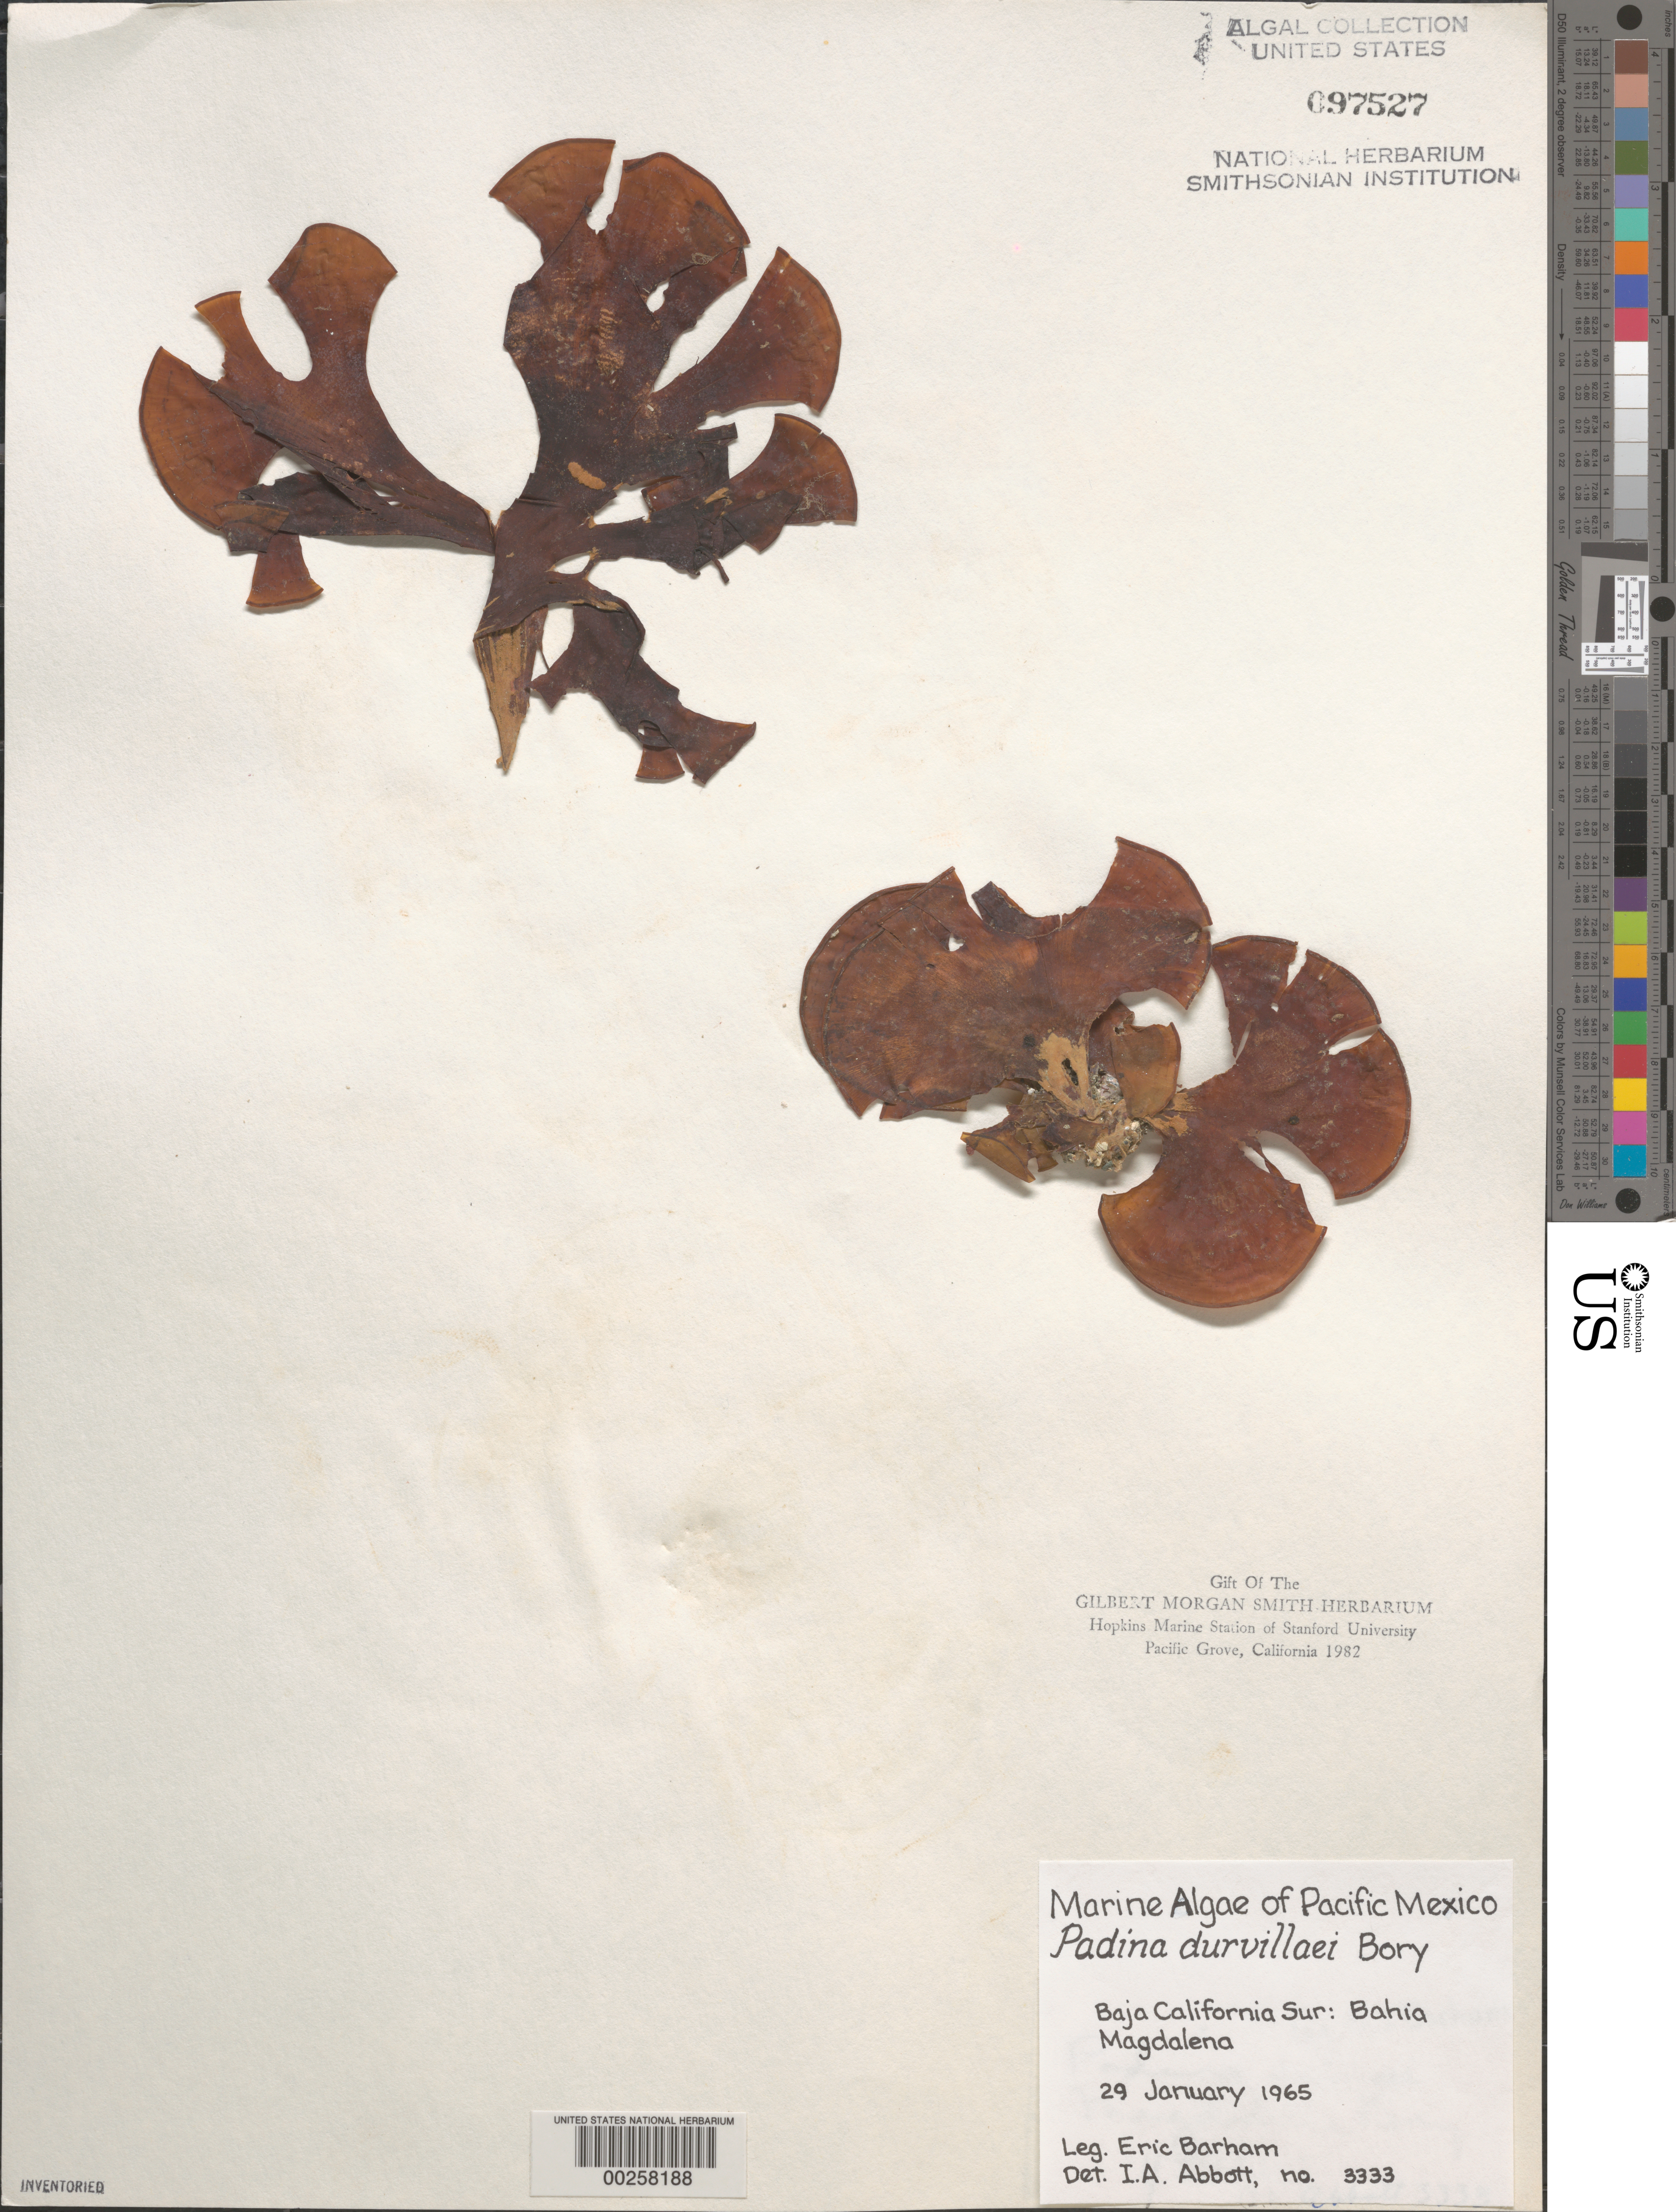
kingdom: Chromista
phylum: Ochrophyta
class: Phaeophyceae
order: Dictyotales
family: Dictyotaceae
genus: Padina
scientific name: Padina durvillaei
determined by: Abbott, Isabella A.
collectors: E. Barham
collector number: IAA 3333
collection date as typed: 29 Jan 1965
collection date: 1965-01-29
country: Mexico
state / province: Baja California Sur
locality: Bahia Magdalena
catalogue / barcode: US 97527